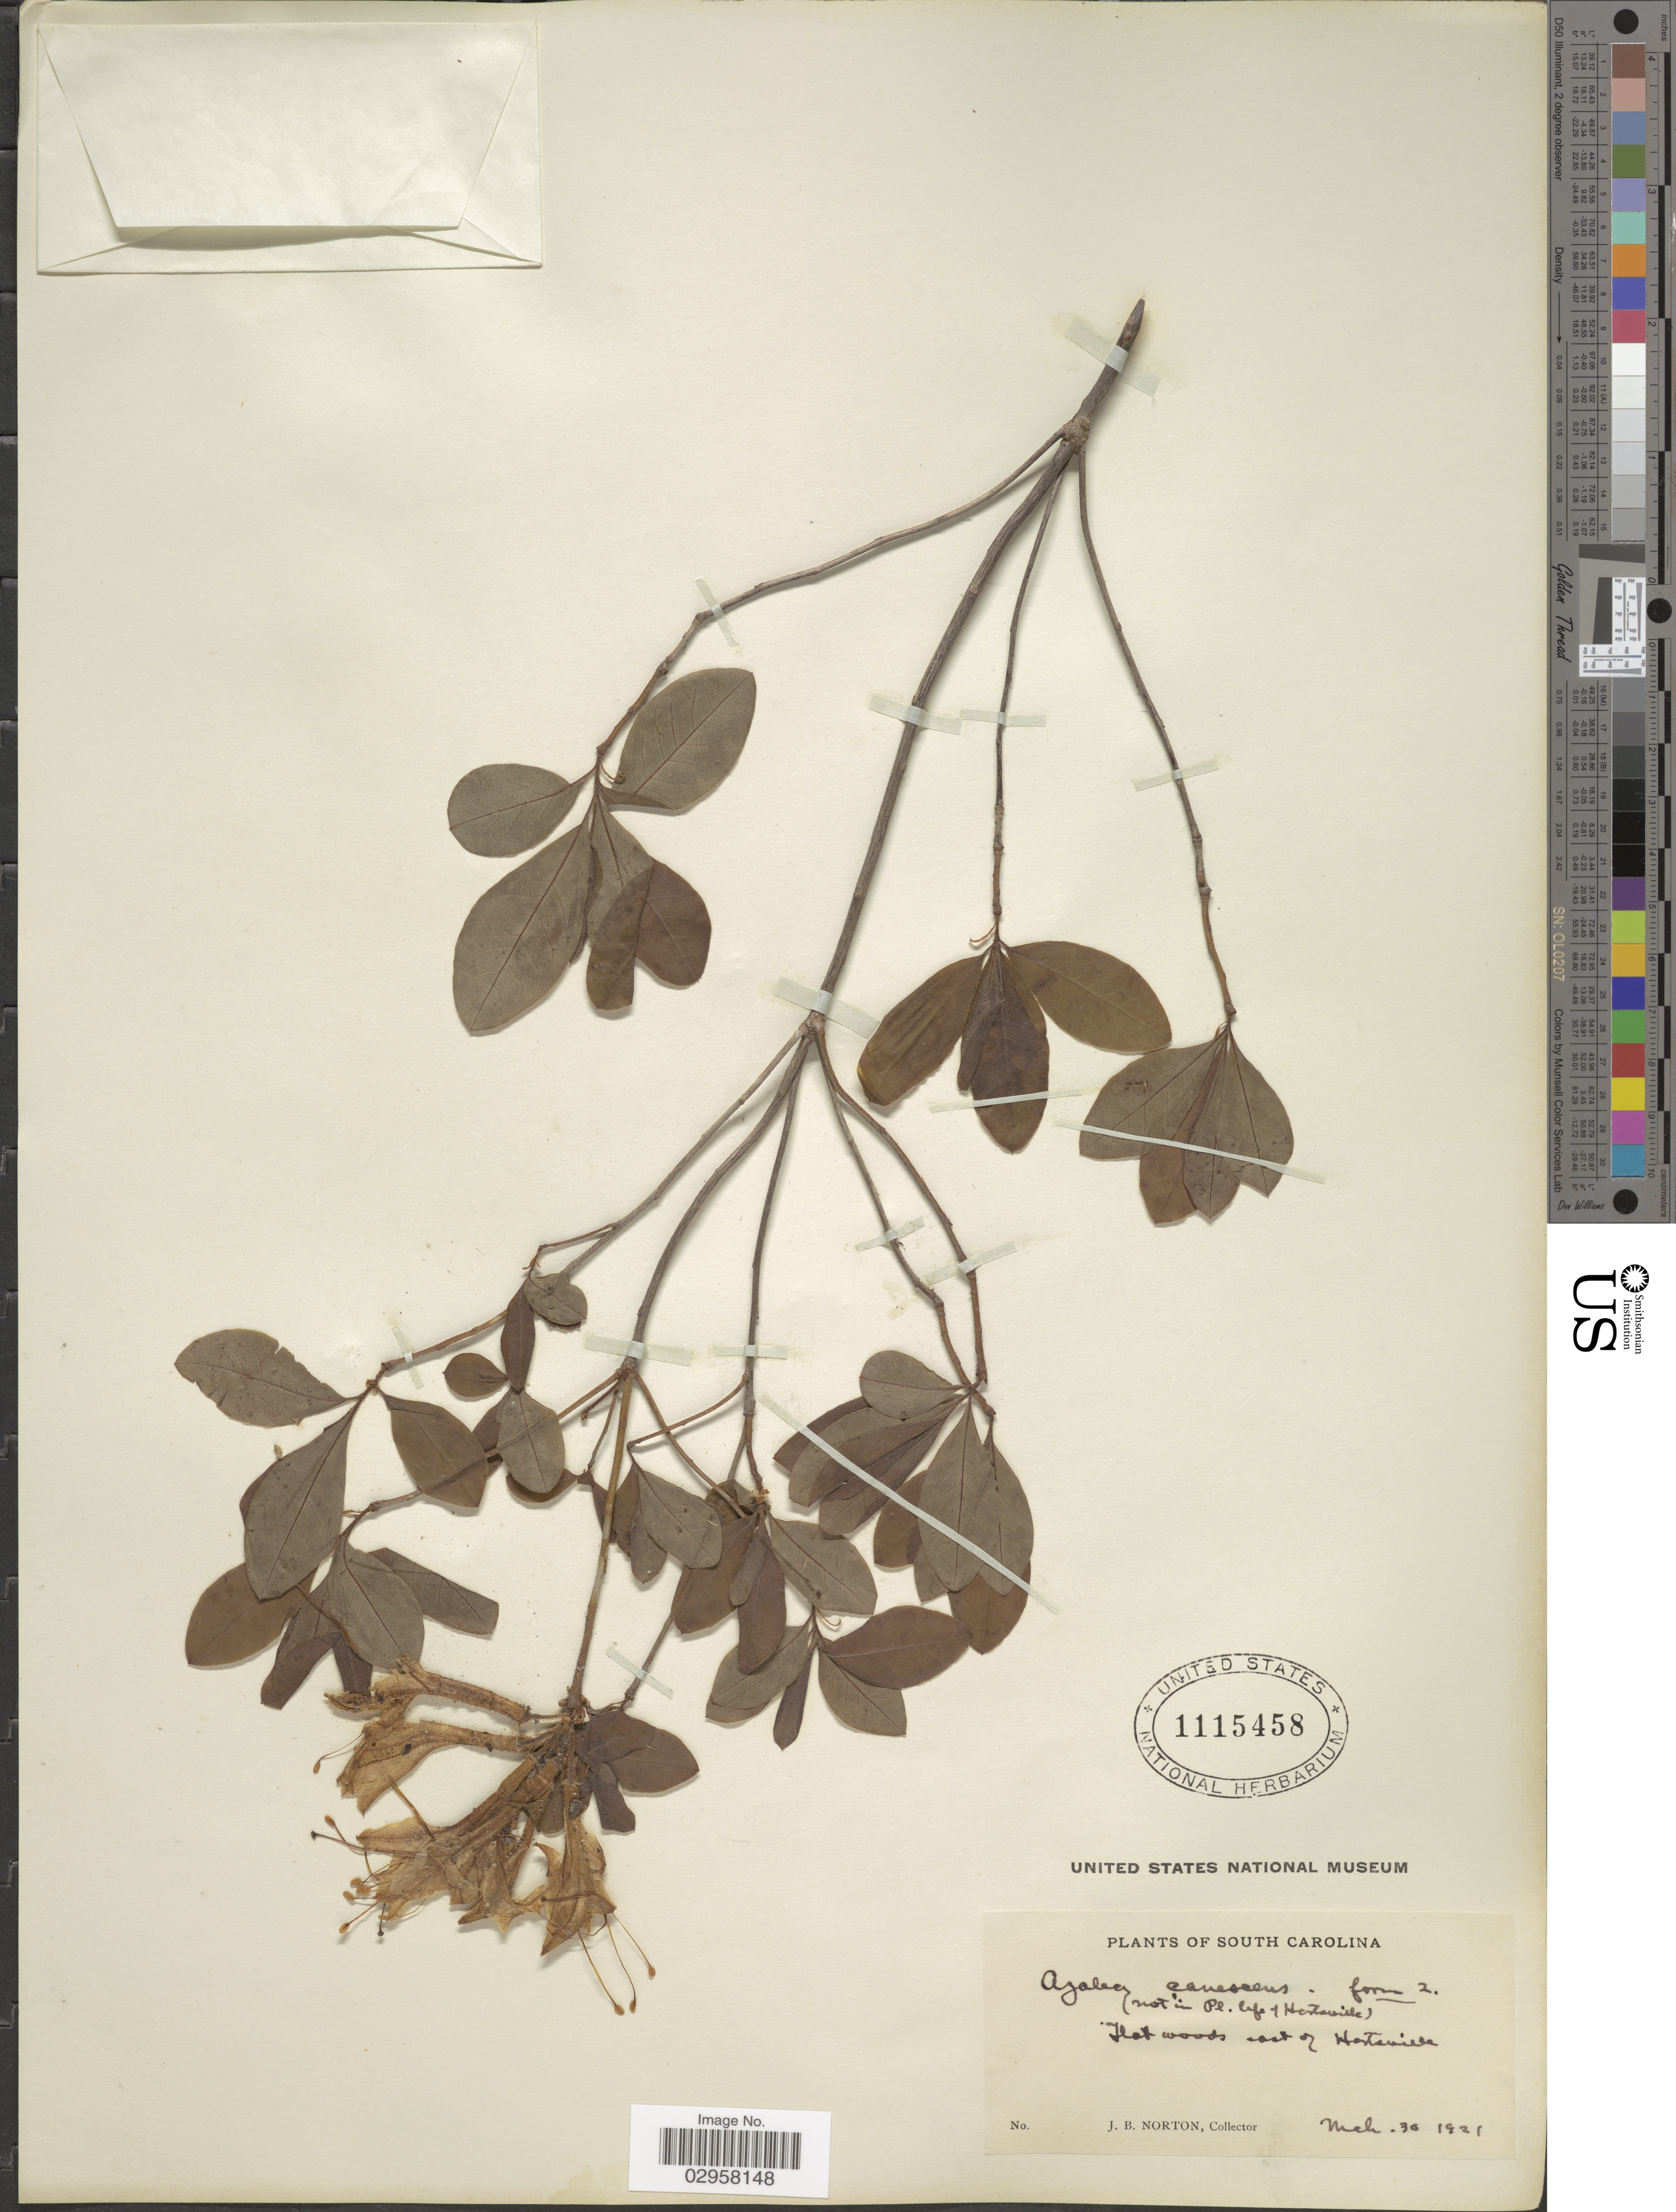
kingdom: Plantae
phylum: Tracheophyta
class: Magnoliopsida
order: Ericales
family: Ericaceae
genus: Rhododendron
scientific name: Rhododendron canescens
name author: (Michx.) Sweet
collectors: J. B. Norton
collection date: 1921-03-30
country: United States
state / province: South Carolina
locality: Flatwoods east of Hartsville.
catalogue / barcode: US 1115458